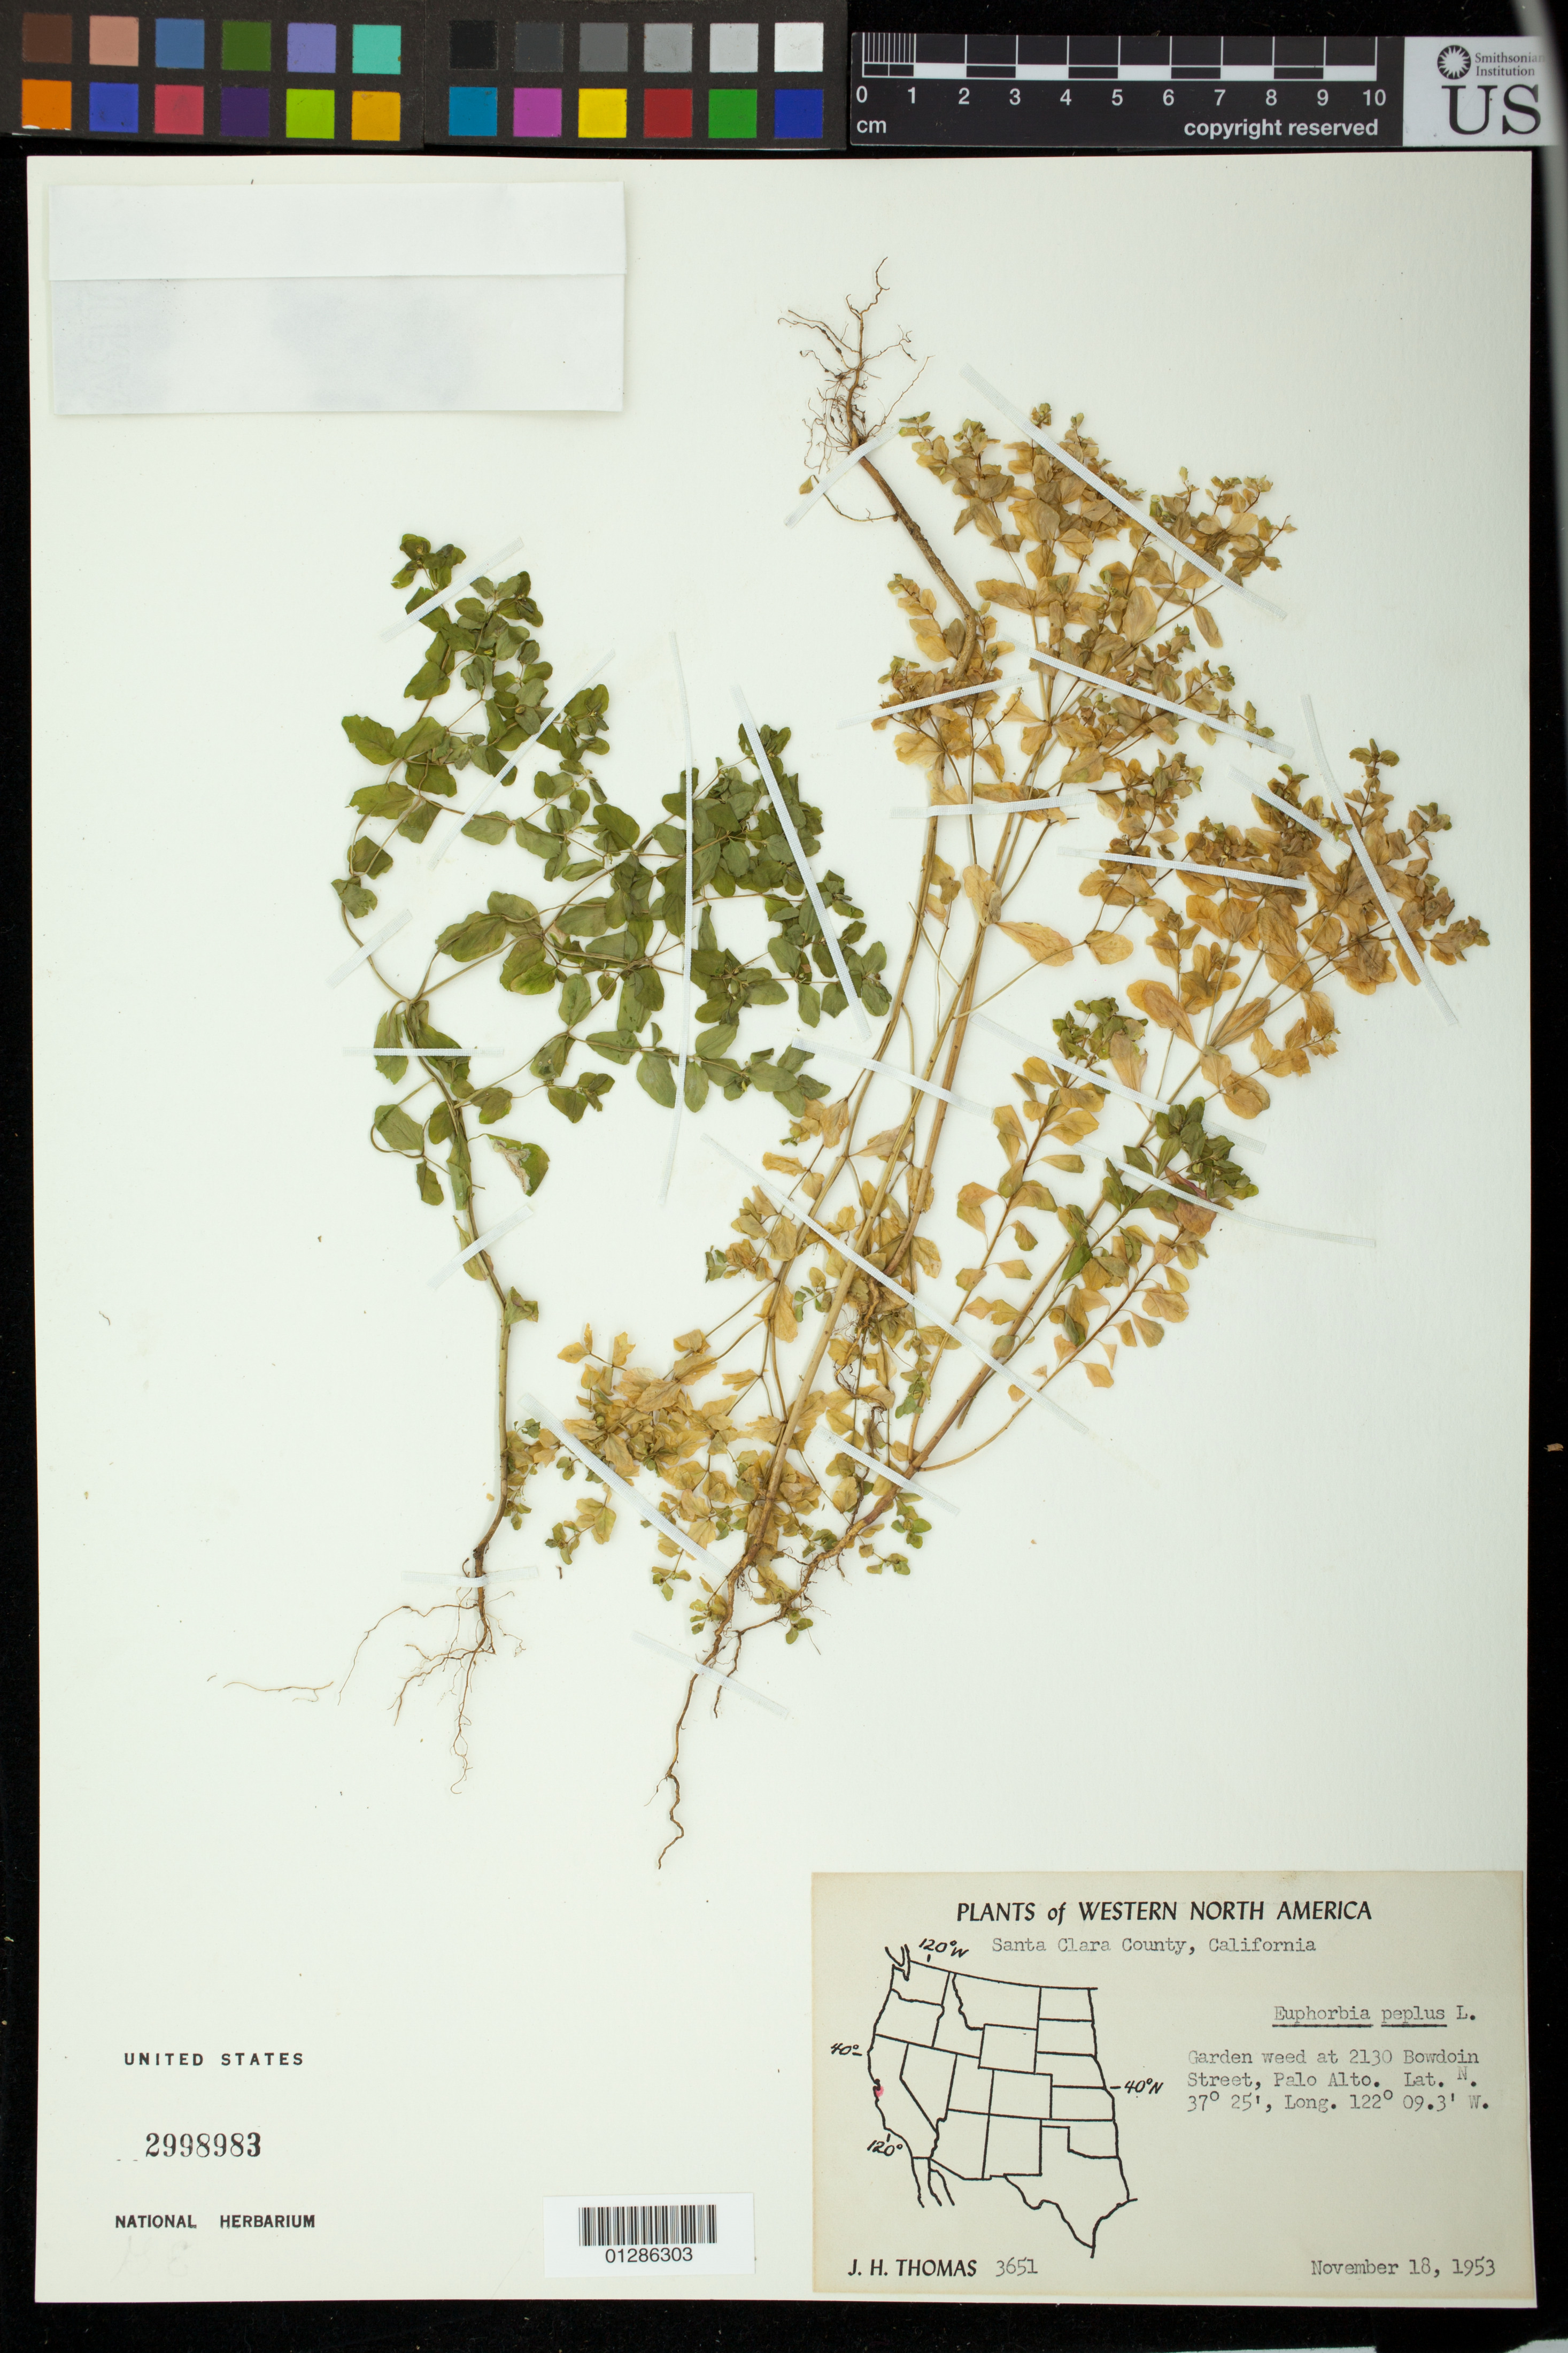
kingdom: Plantae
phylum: Tracheophyta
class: Magnoliopsida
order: Malpighiales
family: Euphorbiaceae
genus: Euphorbia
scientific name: Euphorbia peplus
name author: L.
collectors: J. H. Thomas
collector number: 3651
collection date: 1953-11-18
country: United States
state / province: California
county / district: Santa Clara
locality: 2130 Bowdoin Street, Palo Alto.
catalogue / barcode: US 2998983